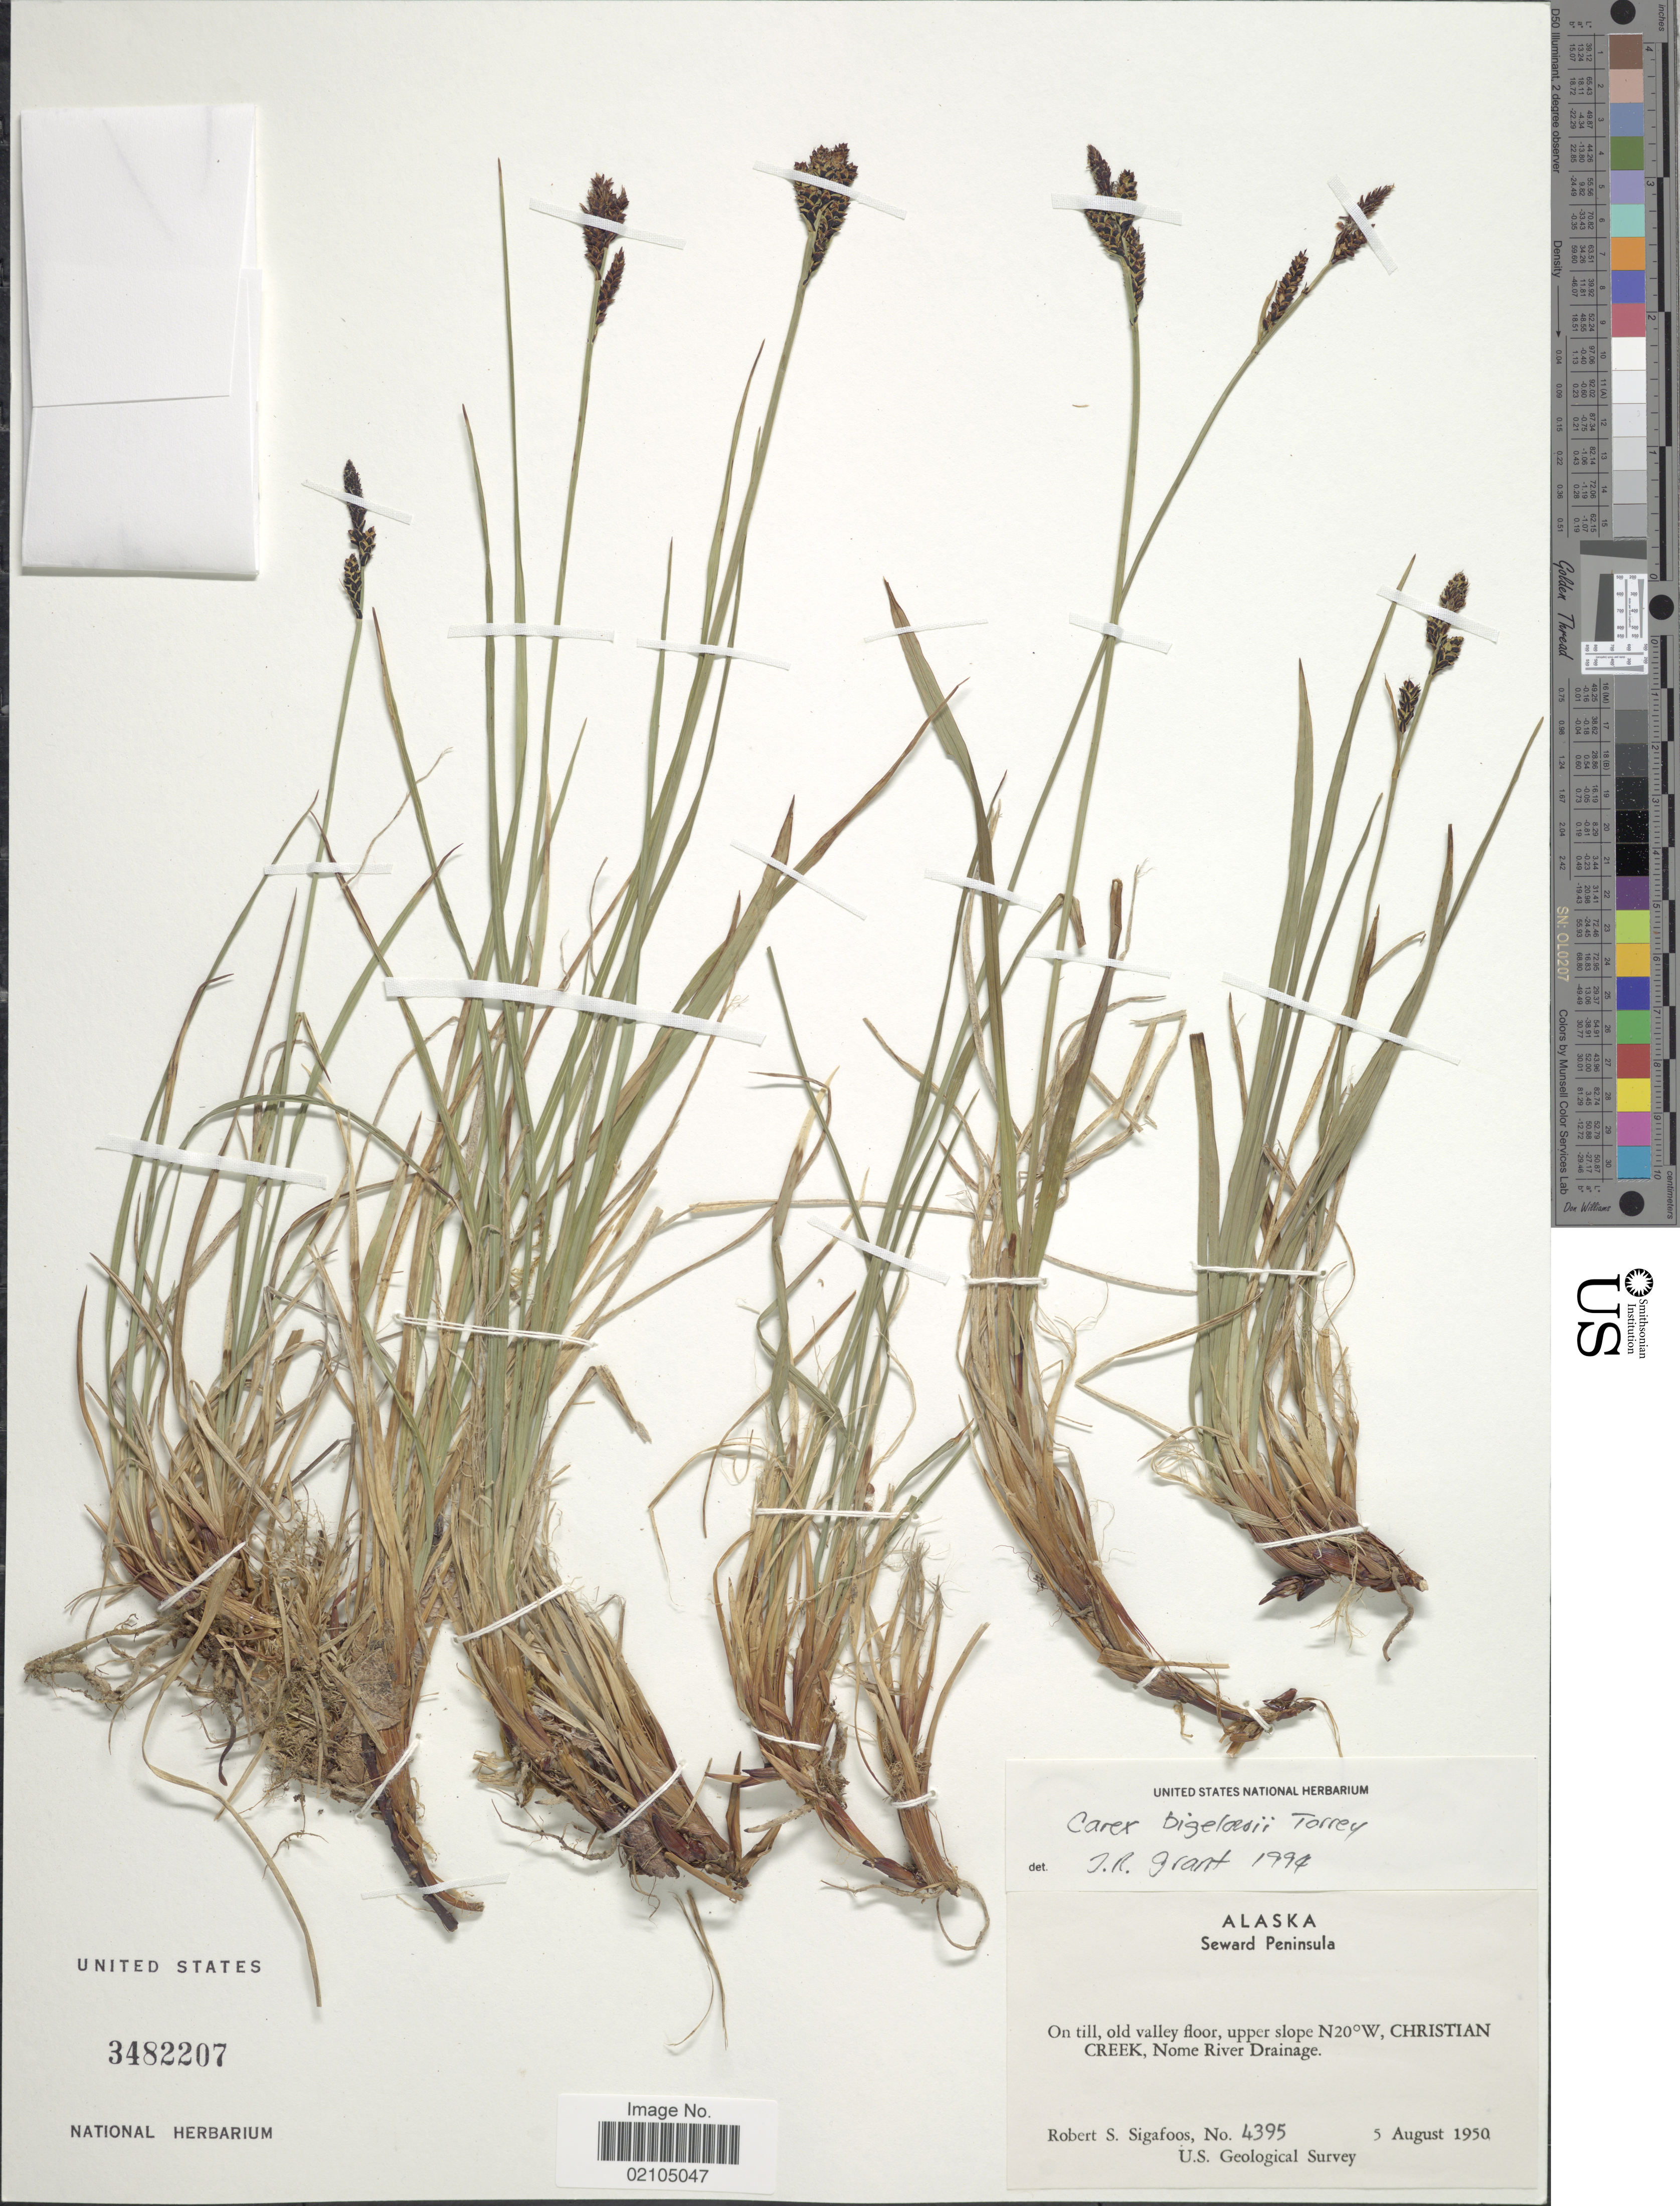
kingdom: Plantae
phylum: Tracheophyta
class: Liliopsida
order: Poales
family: Cyperaceae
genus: Carex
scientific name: Carex bigelowii subsp. lugens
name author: (Holm) T.V. Egorova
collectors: R. Sigafoos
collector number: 4395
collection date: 1950-08-05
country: United States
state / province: Alaska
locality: Seward Peninsula. On till, old valley floor, upper slope N20ºW, Christian Creek, Nome River Drainage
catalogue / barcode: US 3482207